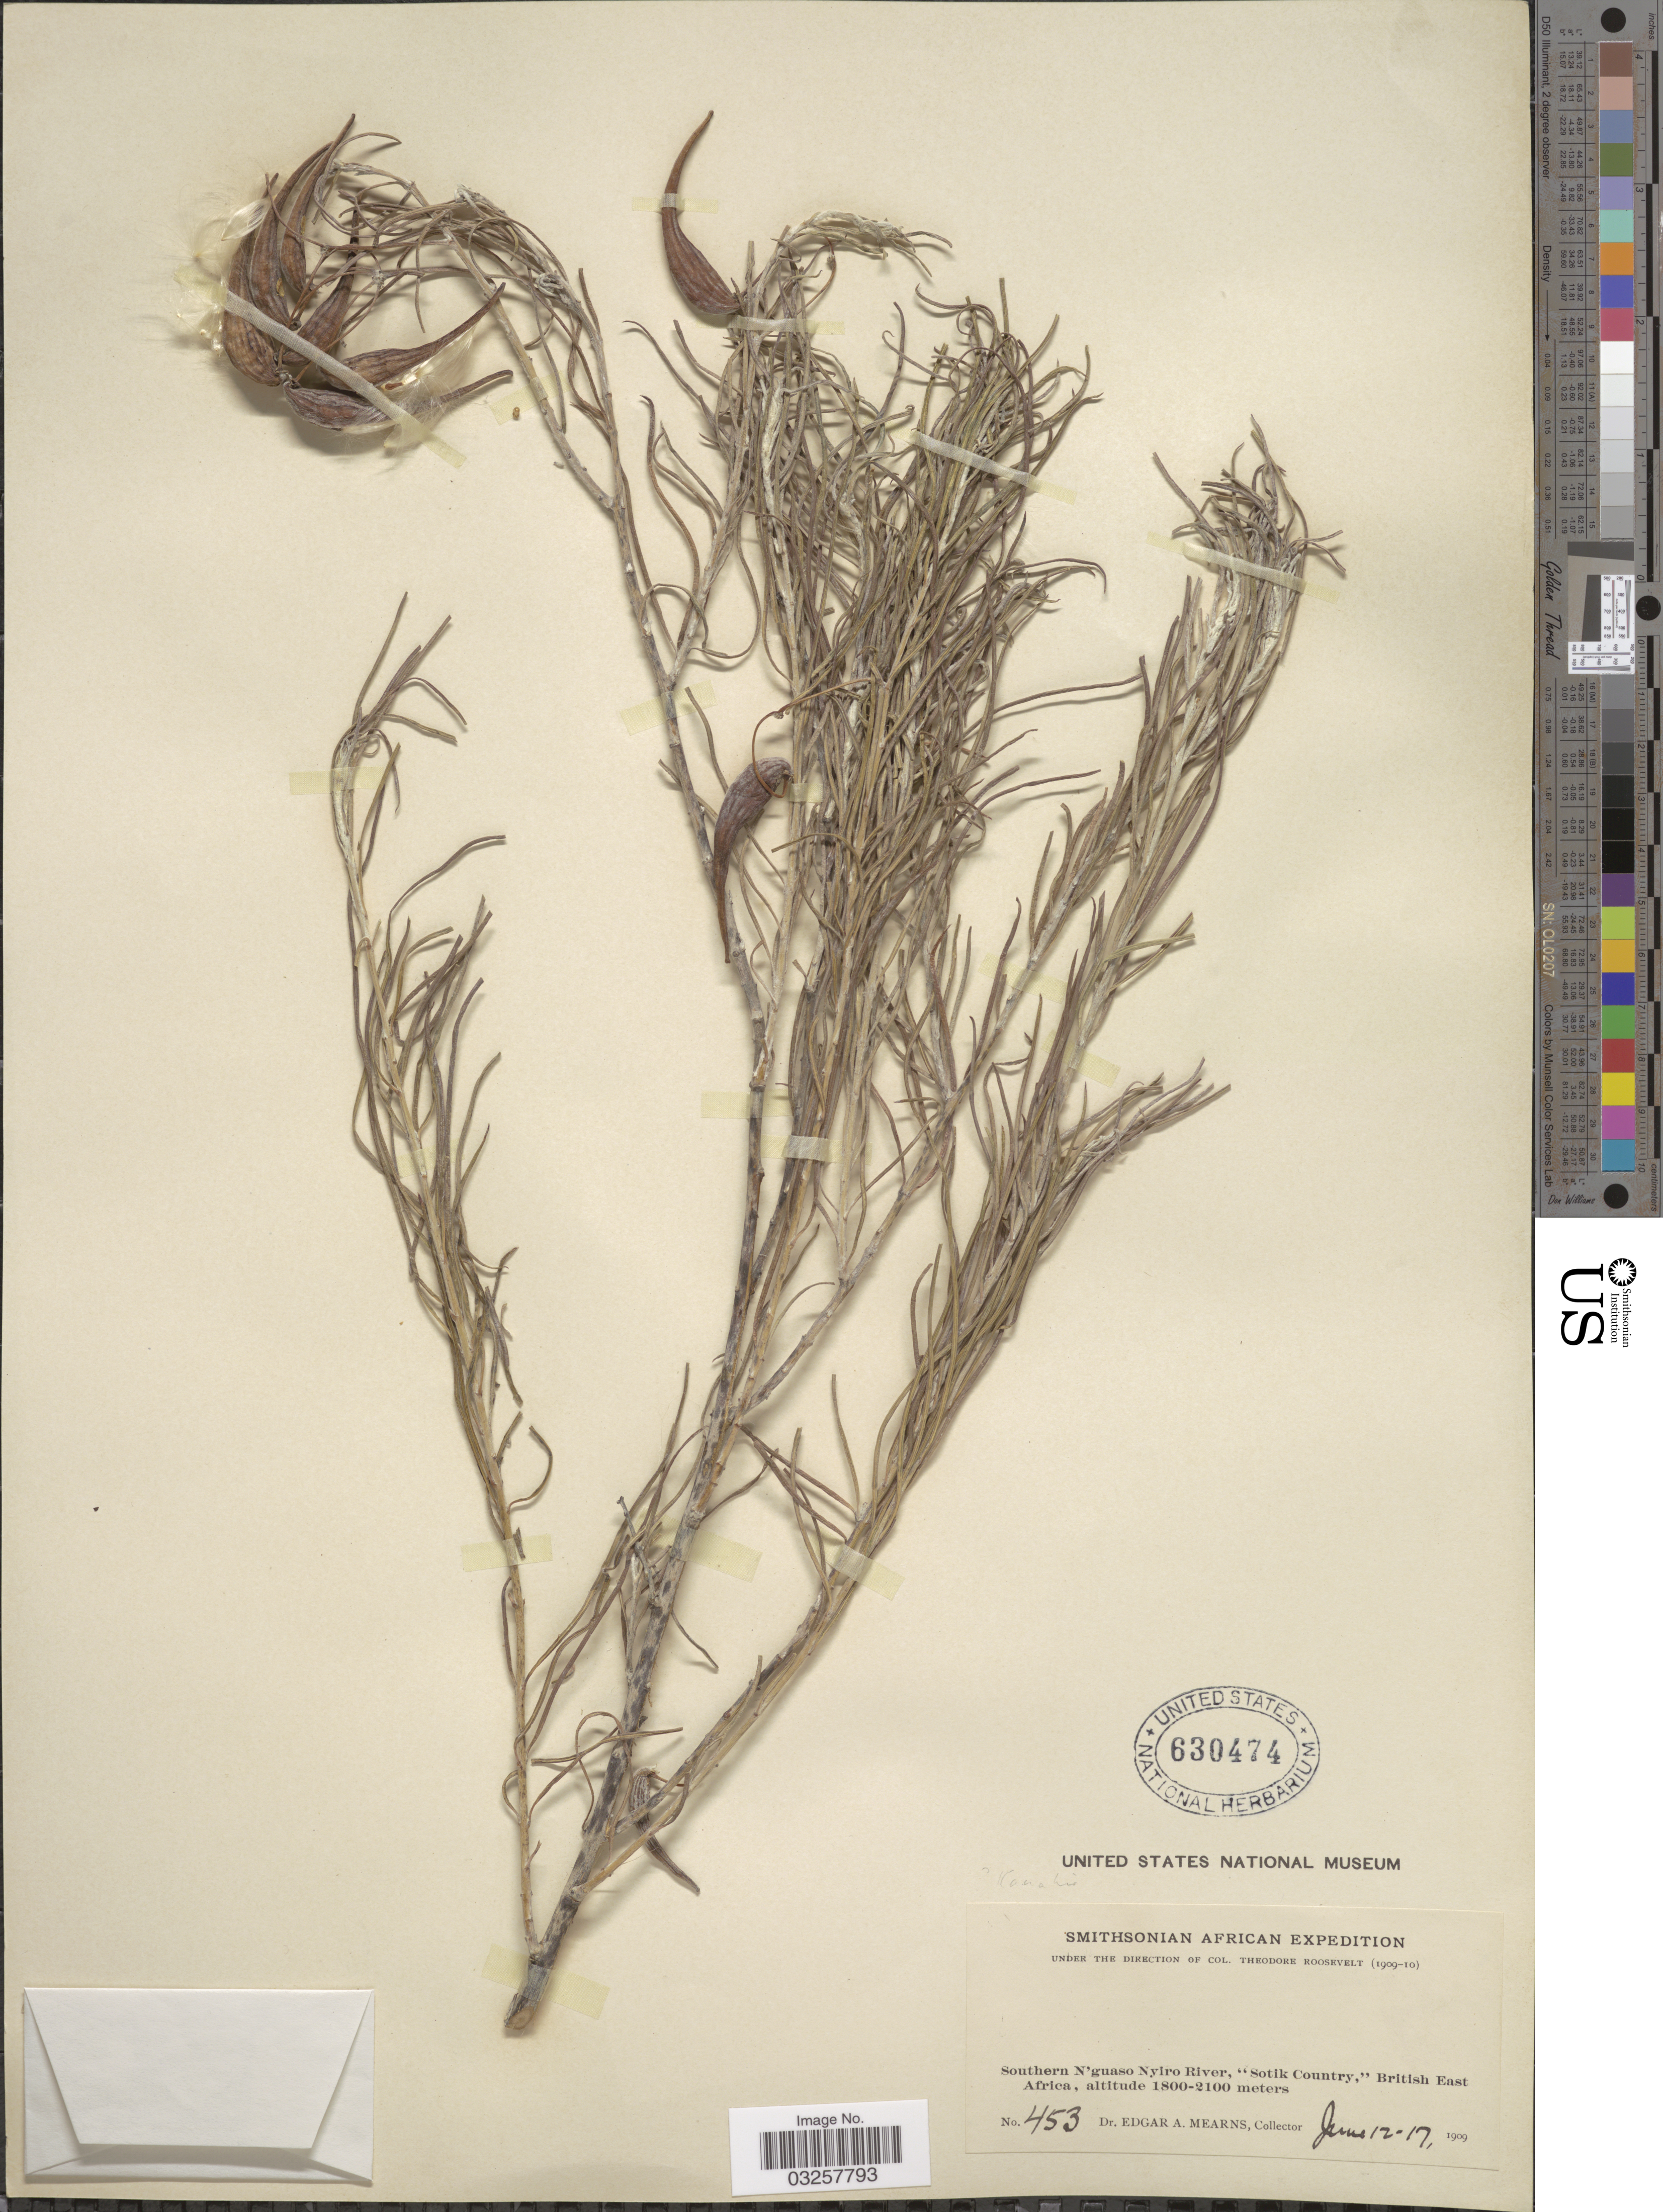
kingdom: Plantae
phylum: Tracheophyta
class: Magnoliopsida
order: Gentianales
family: Apocynaceae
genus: Asclepias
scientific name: Asclepias sp.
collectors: E. A. Mearns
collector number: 453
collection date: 1909-06-12/1909-06-17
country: Kenya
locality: Southern N'guaso Nyiro River, "Sotik Country," British East Africa.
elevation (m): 1800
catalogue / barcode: US 630474